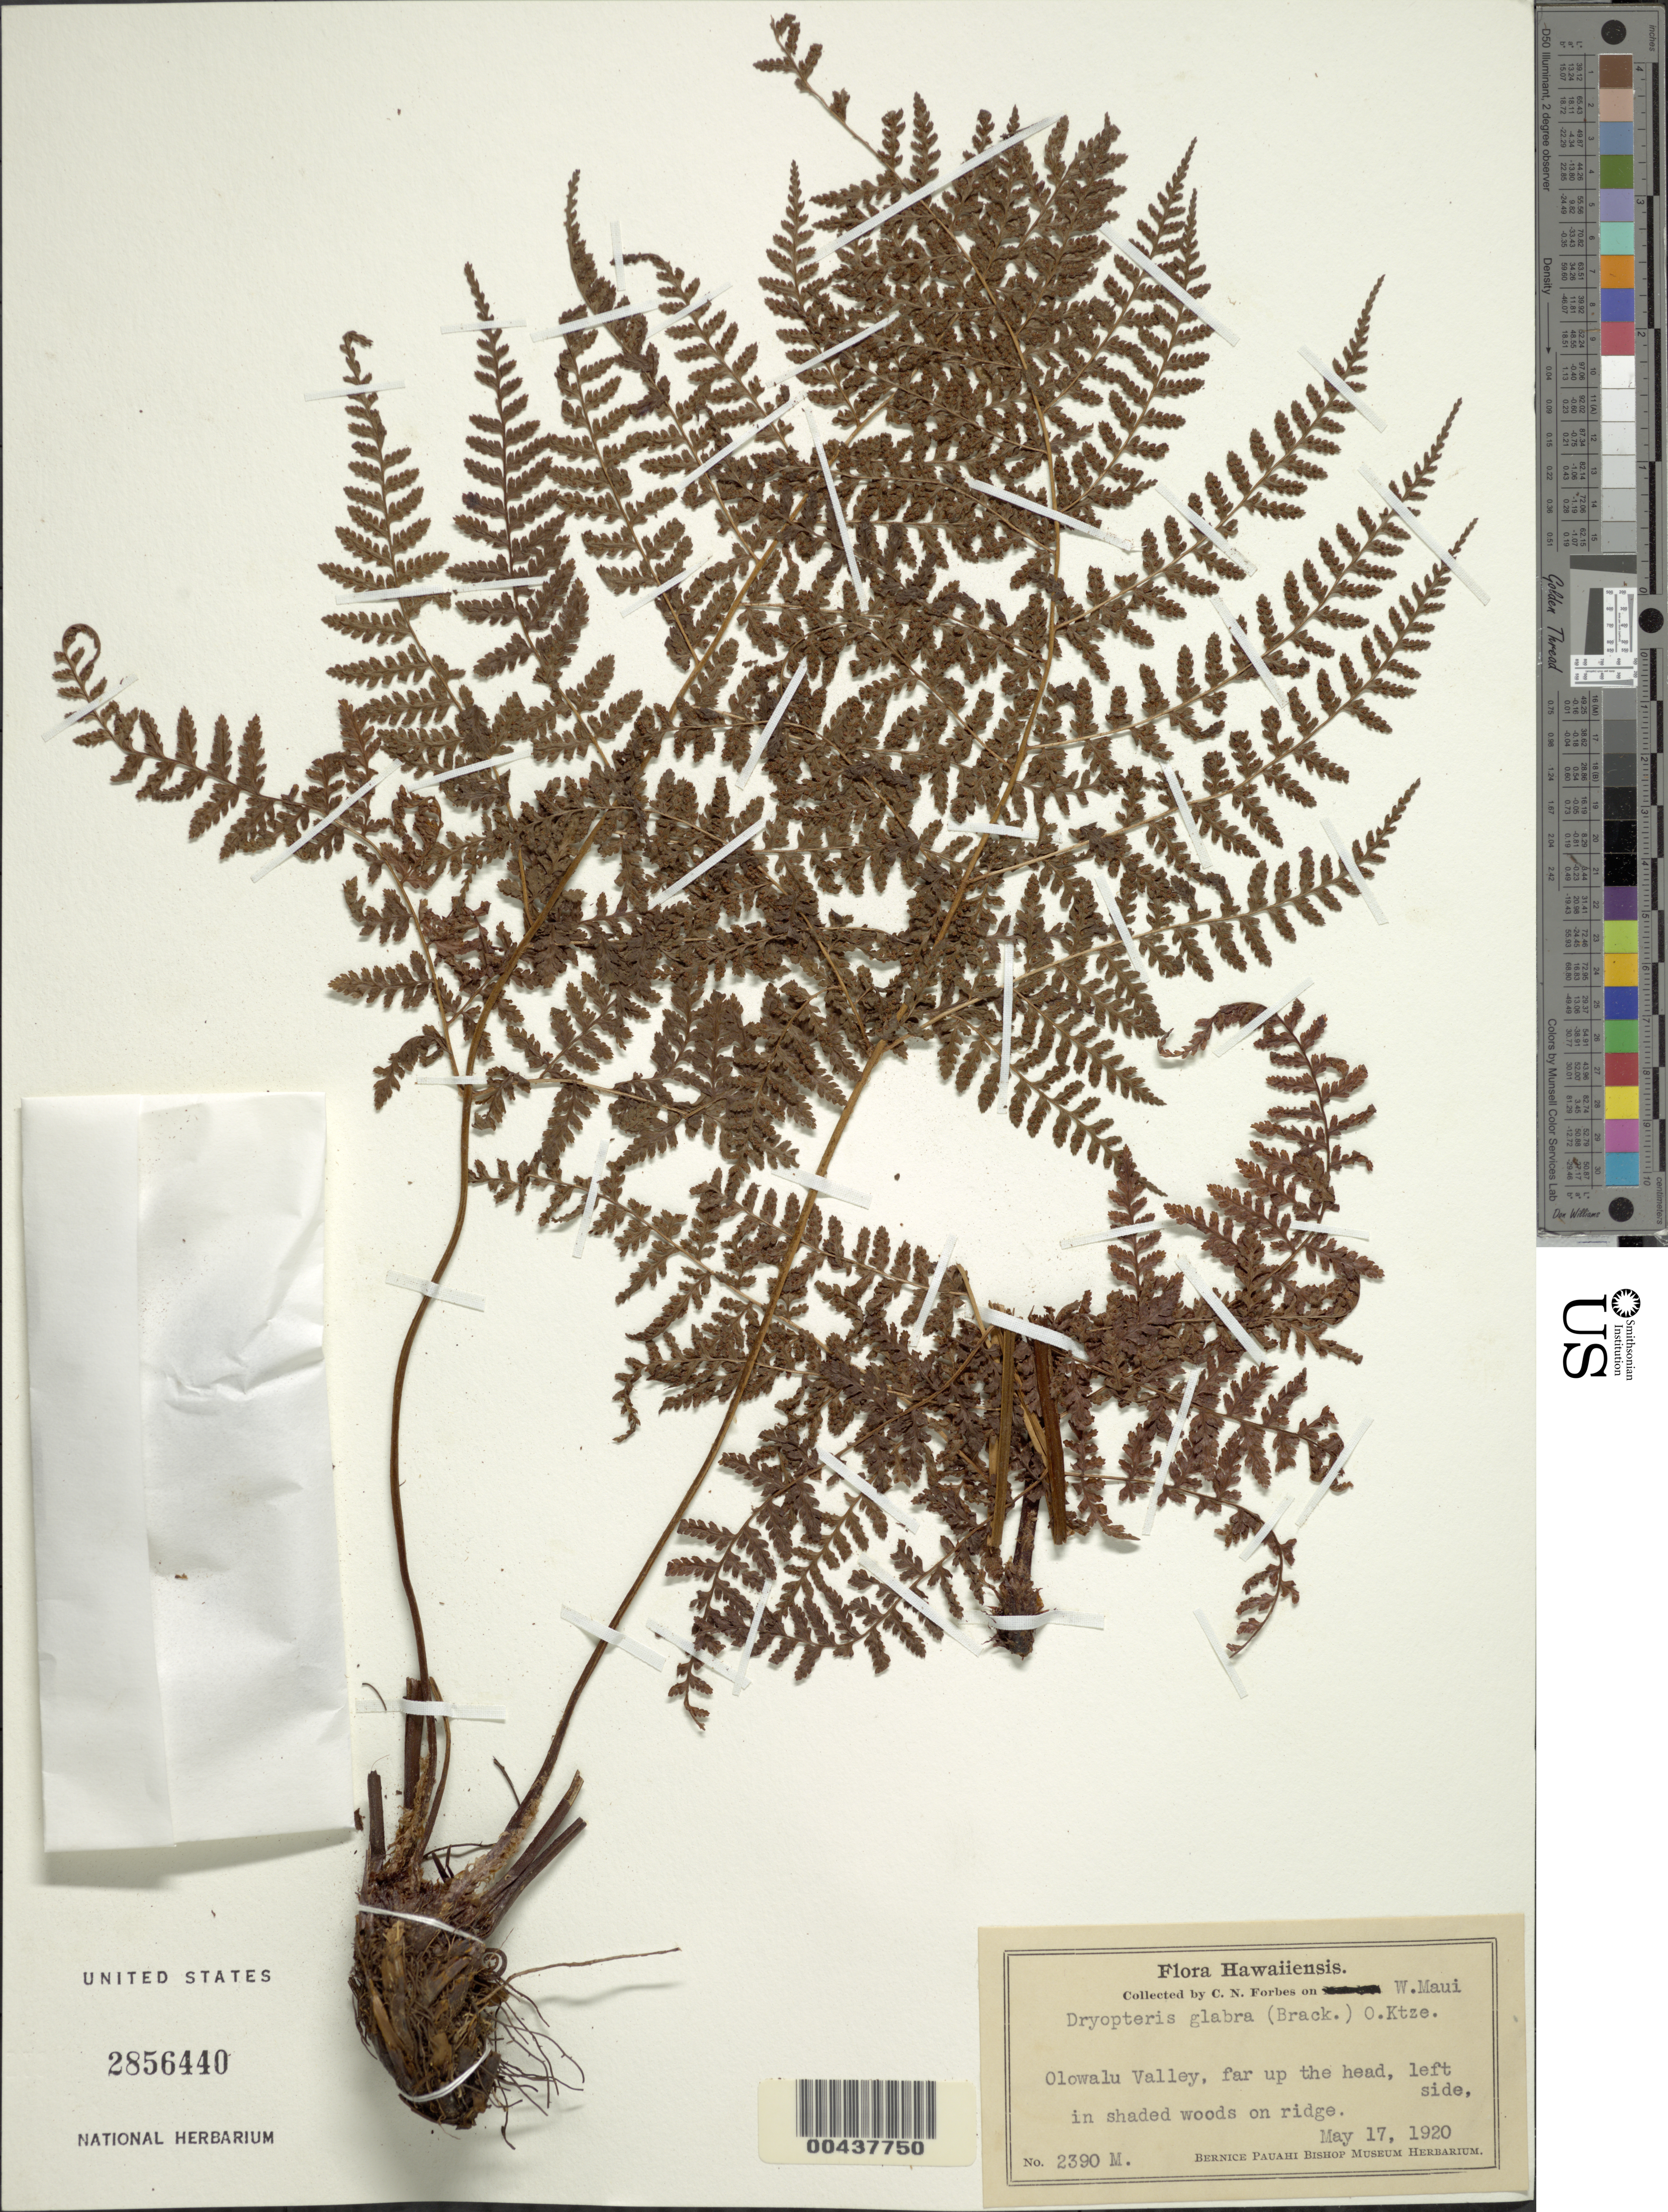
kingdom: Plantae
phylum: Tracheophyta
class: Polypodiopsida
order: Polypodiales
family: Dryopteridaceae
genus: Dryopteris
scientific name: Dryopteris glabra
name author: (Brack.) Kuntze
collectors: C. N. Forbes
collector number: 2390 M.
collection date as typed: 17 May 1920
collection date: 1920-05-17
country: United States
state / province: Hawaii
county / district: Maui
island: Maui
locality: W Maui, Olowalu Valley, far up the head on left side.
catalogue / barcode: US 2856440